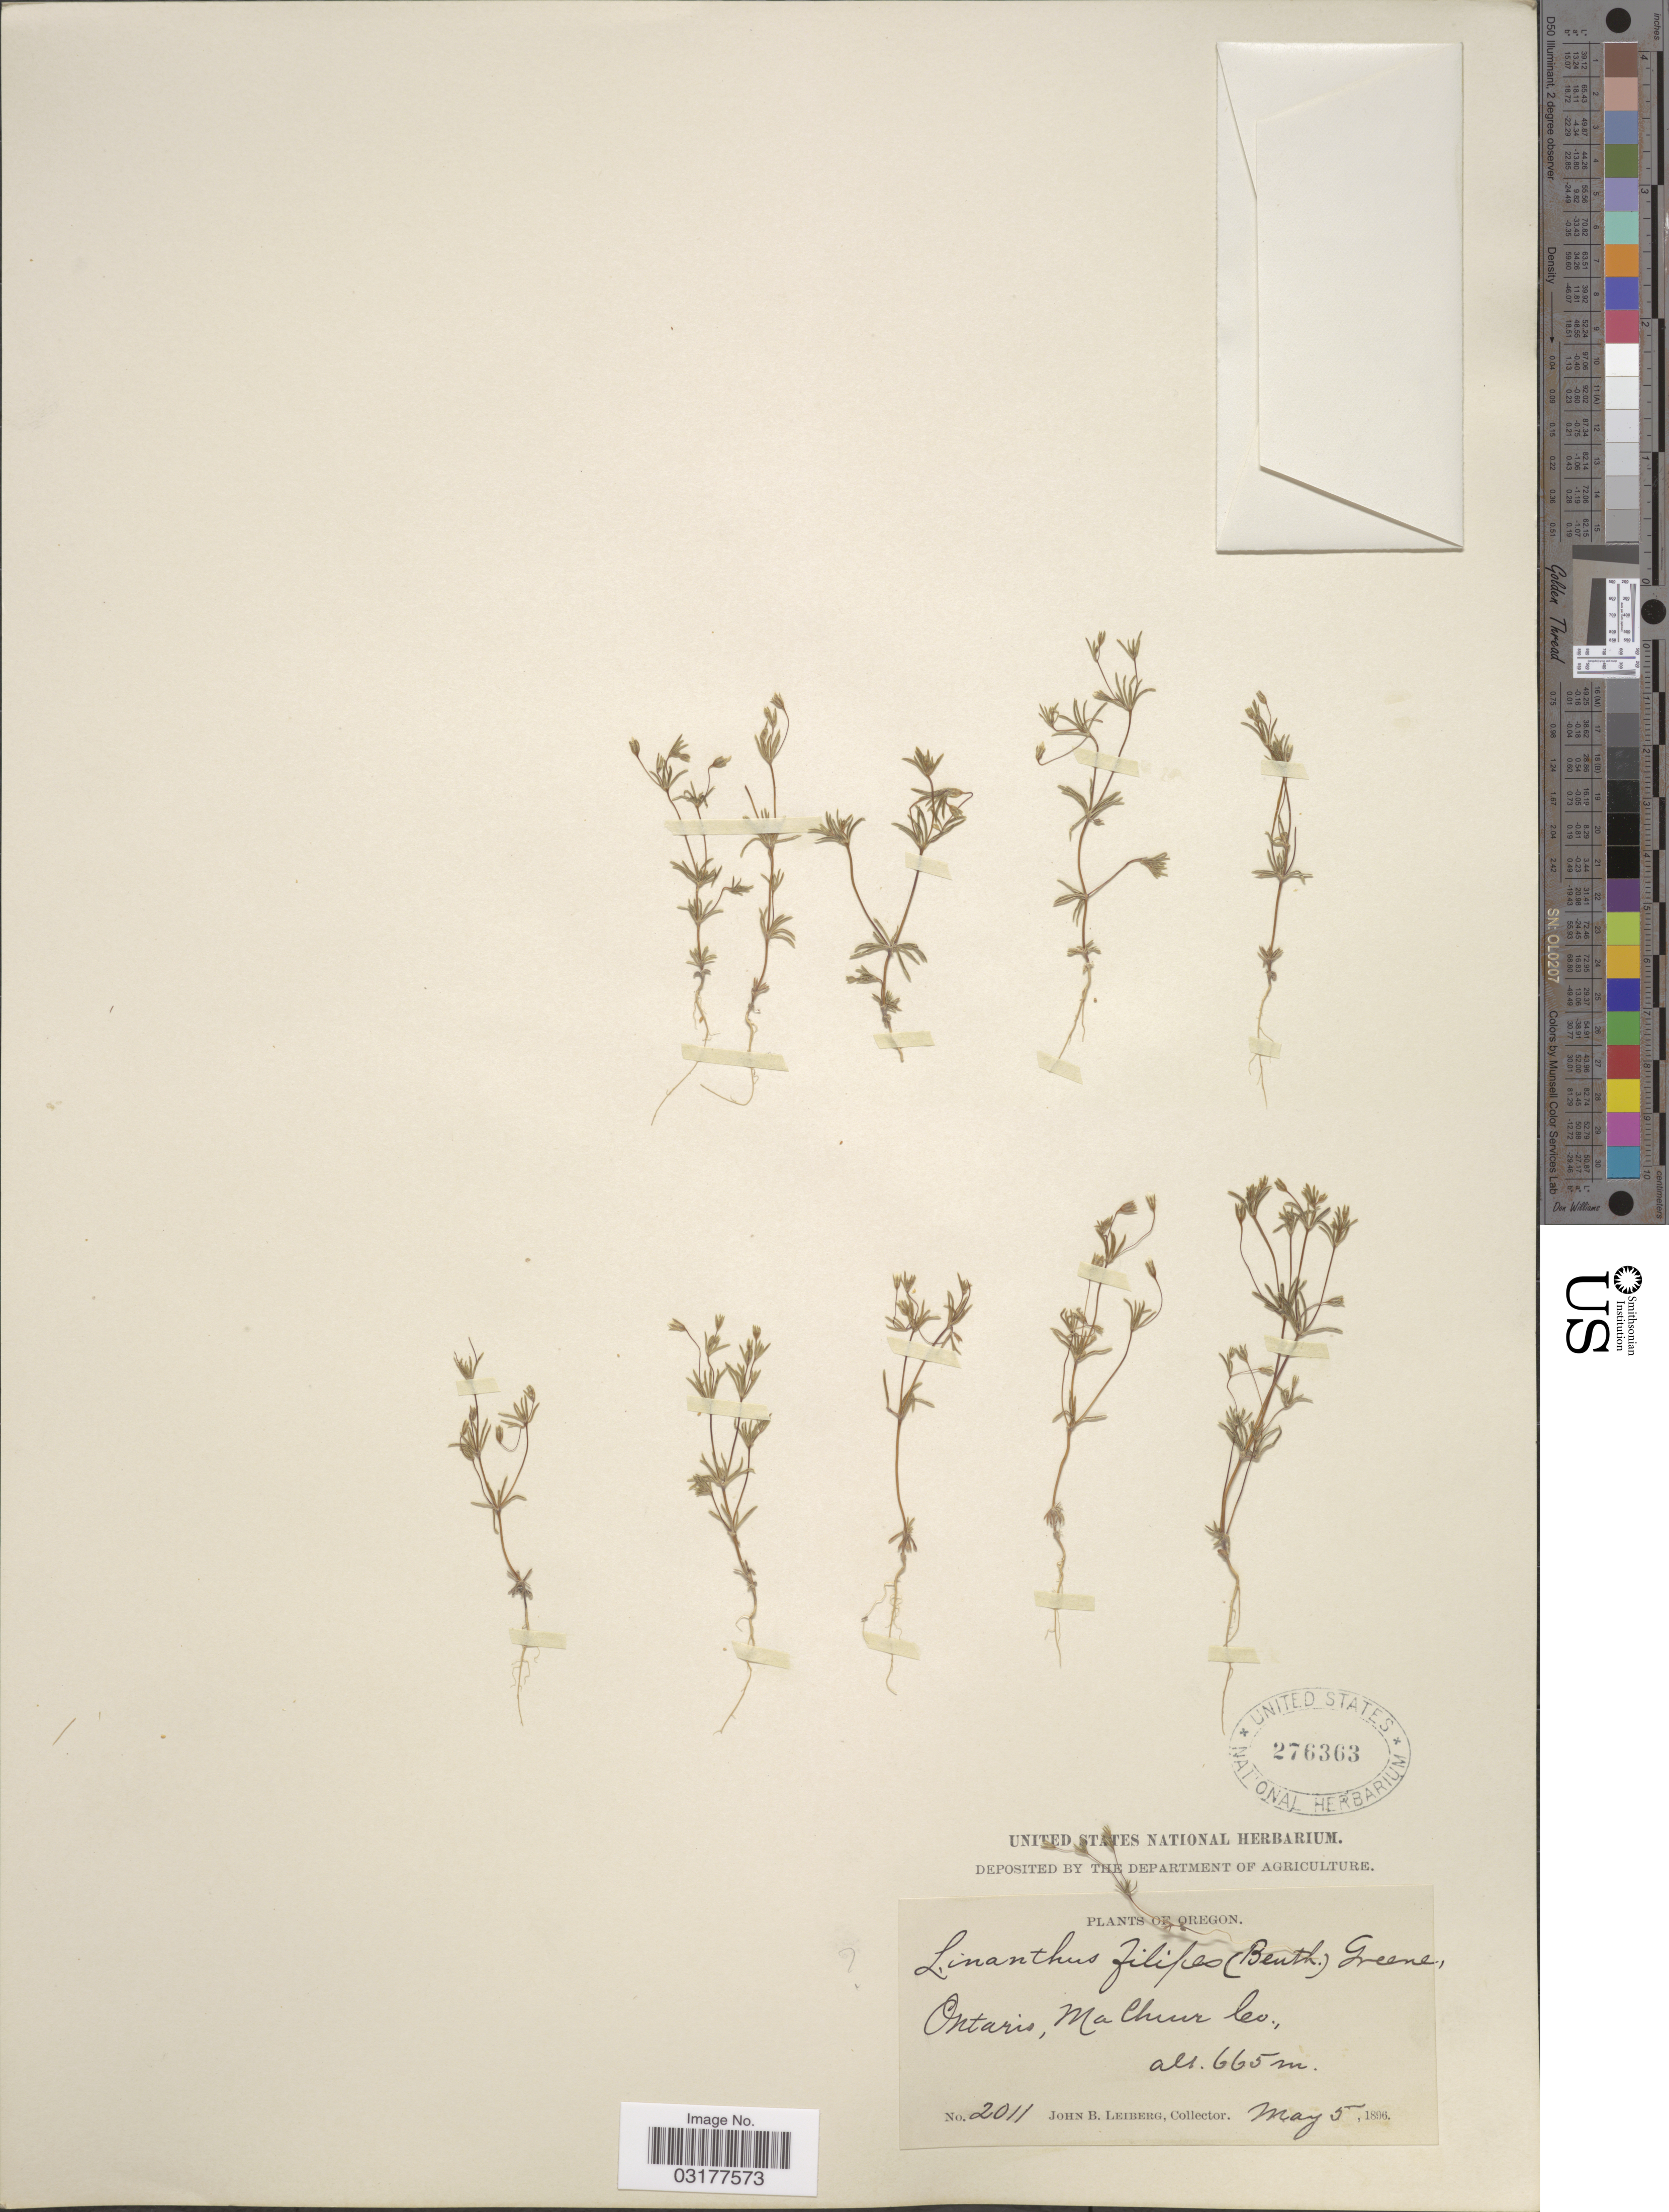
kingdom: Plantae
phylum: Tracheophyta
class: Magnoliopsida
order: Ericales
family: Polemoniaceae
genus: Leptosiphon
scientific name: Leptosiphon filipes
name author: (Benth.) J.M. Porter & L.A. Johnson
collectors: J. B. Leiberg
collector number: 2011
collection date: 1896-05-05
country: United States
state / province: Oregon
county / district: Malheur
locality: Ontario, Malheur Co.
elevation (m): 665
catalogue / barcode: US 276363